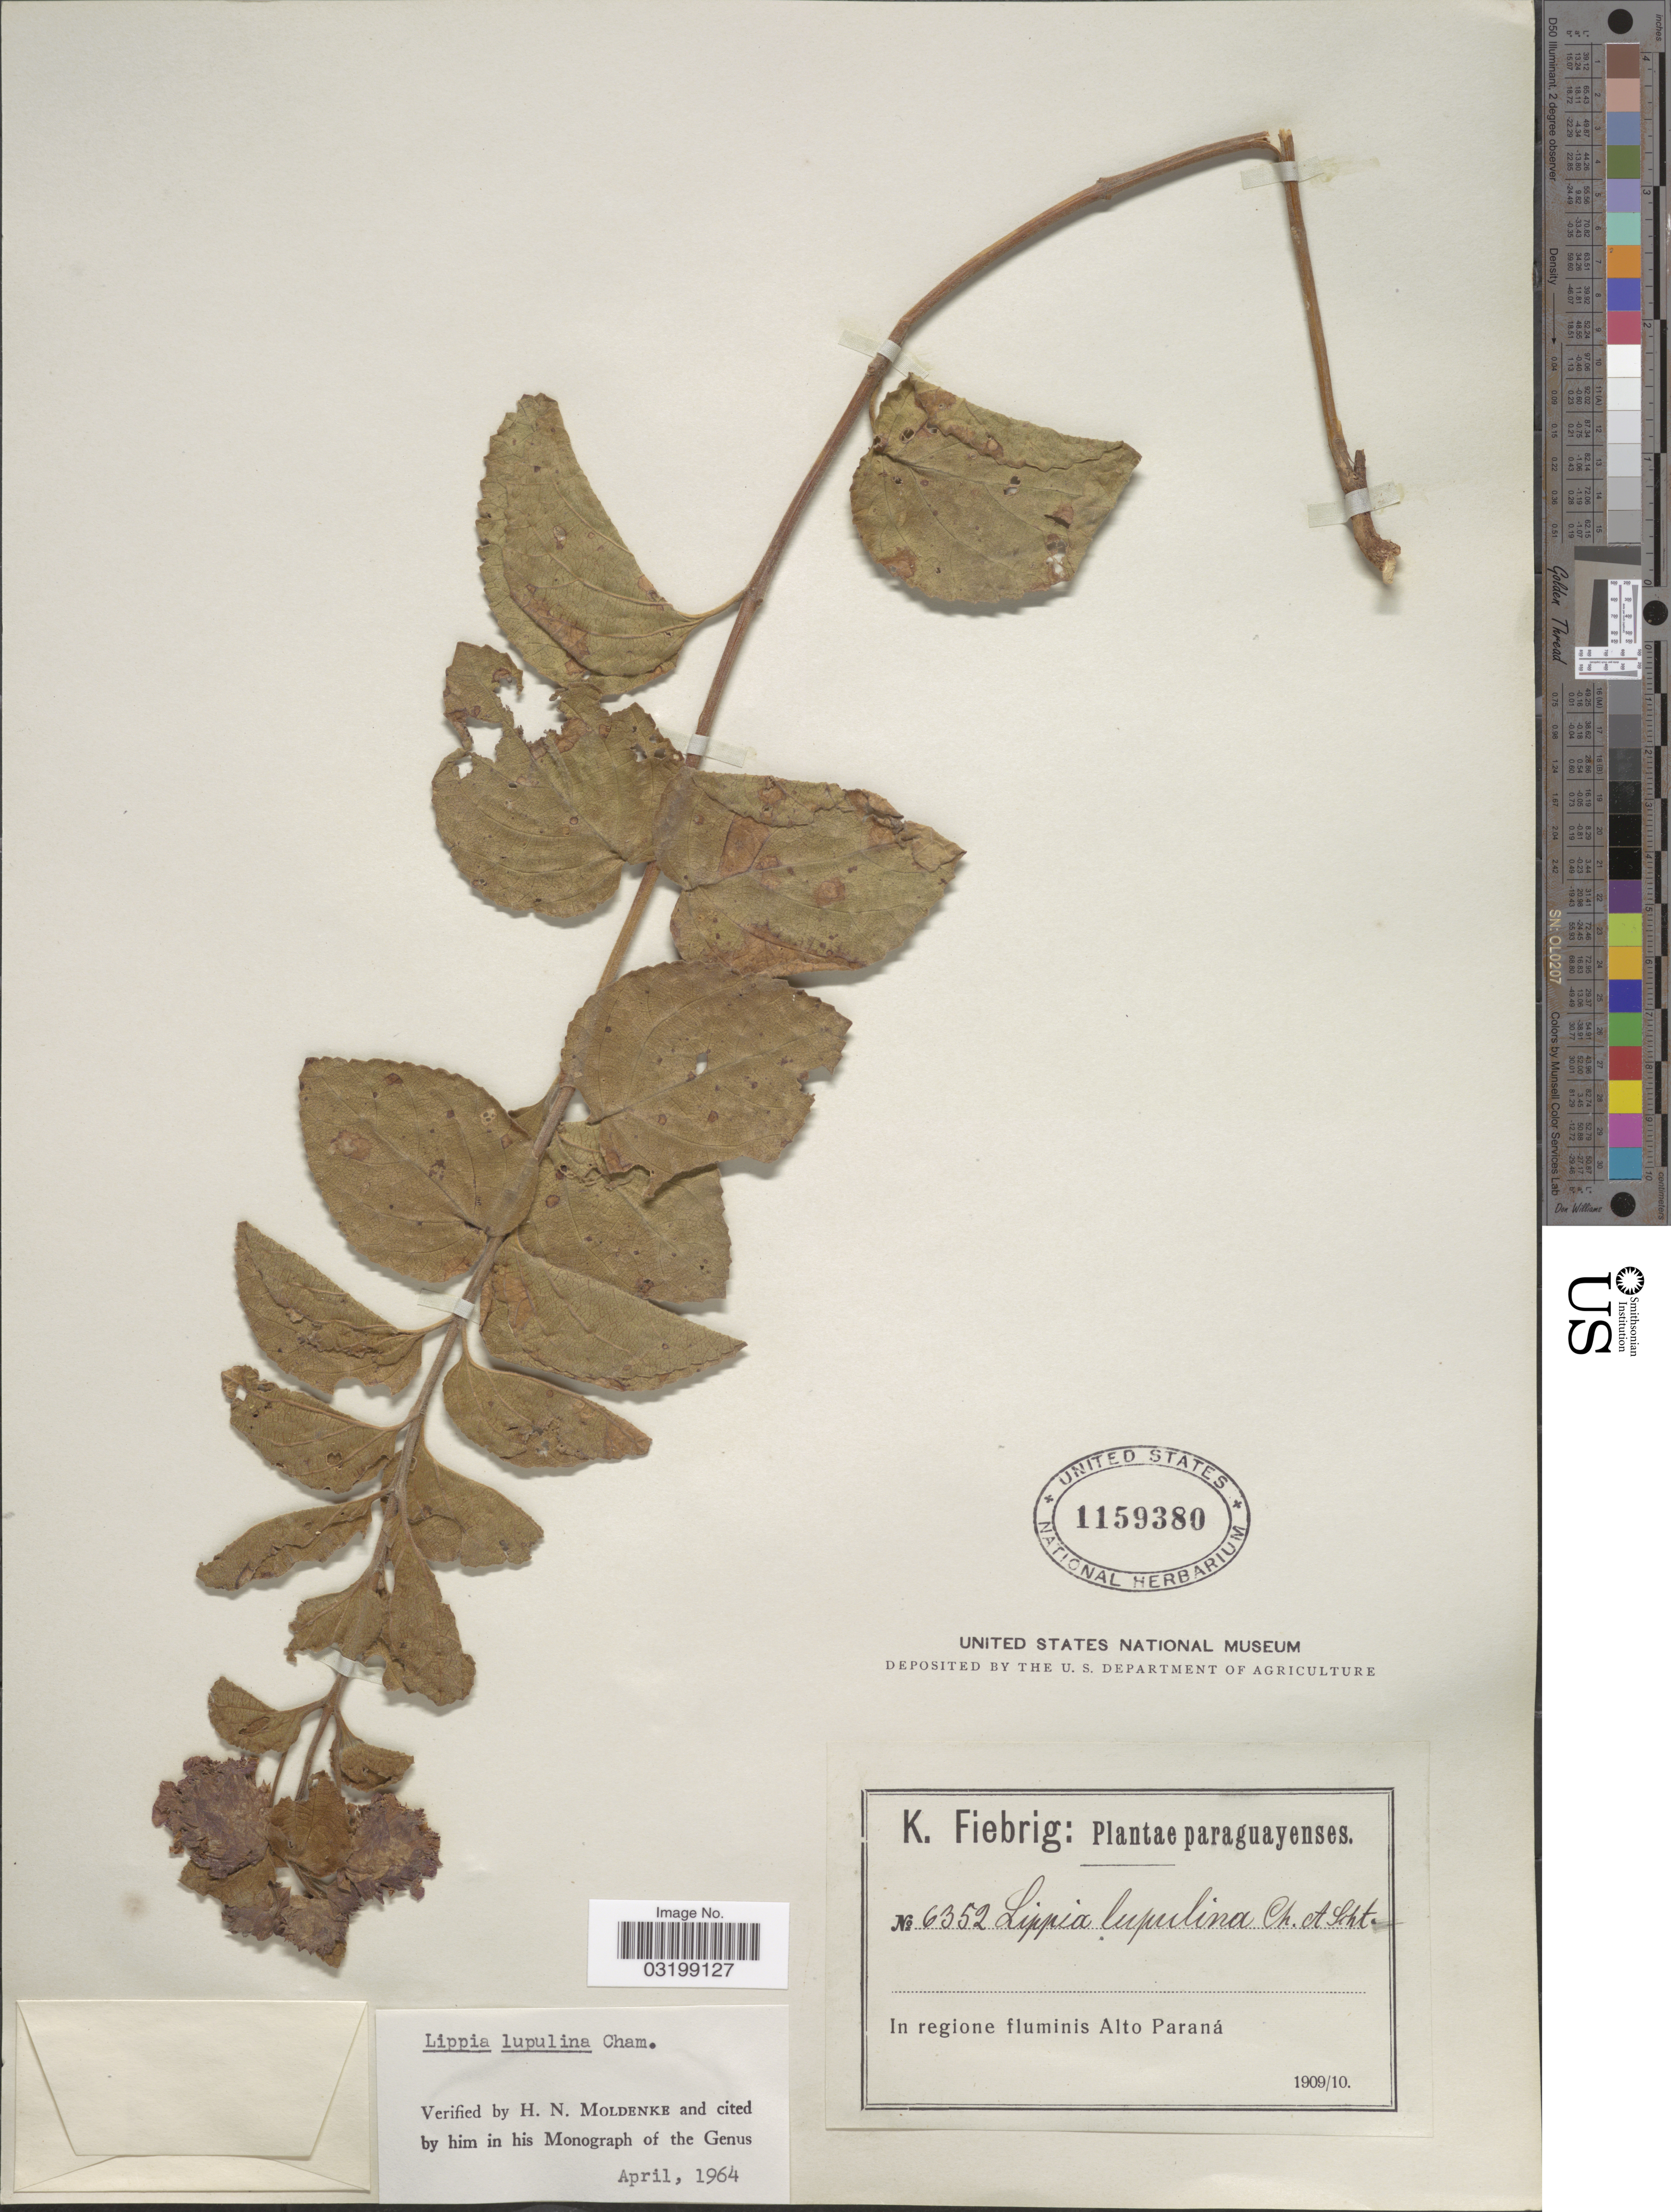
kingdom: Plantae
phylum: Tracheophyta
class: Magnoliopsida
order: Lamiales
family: Verbenaceae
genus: Lippia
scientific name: Lippia lupulina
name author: Cham.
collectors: K. Fiebrig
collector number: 6352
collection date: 1909/1910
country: Paraguay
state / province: Alto Parana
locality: In regione fluminis Alto Paraná.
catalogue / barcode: US 1159380